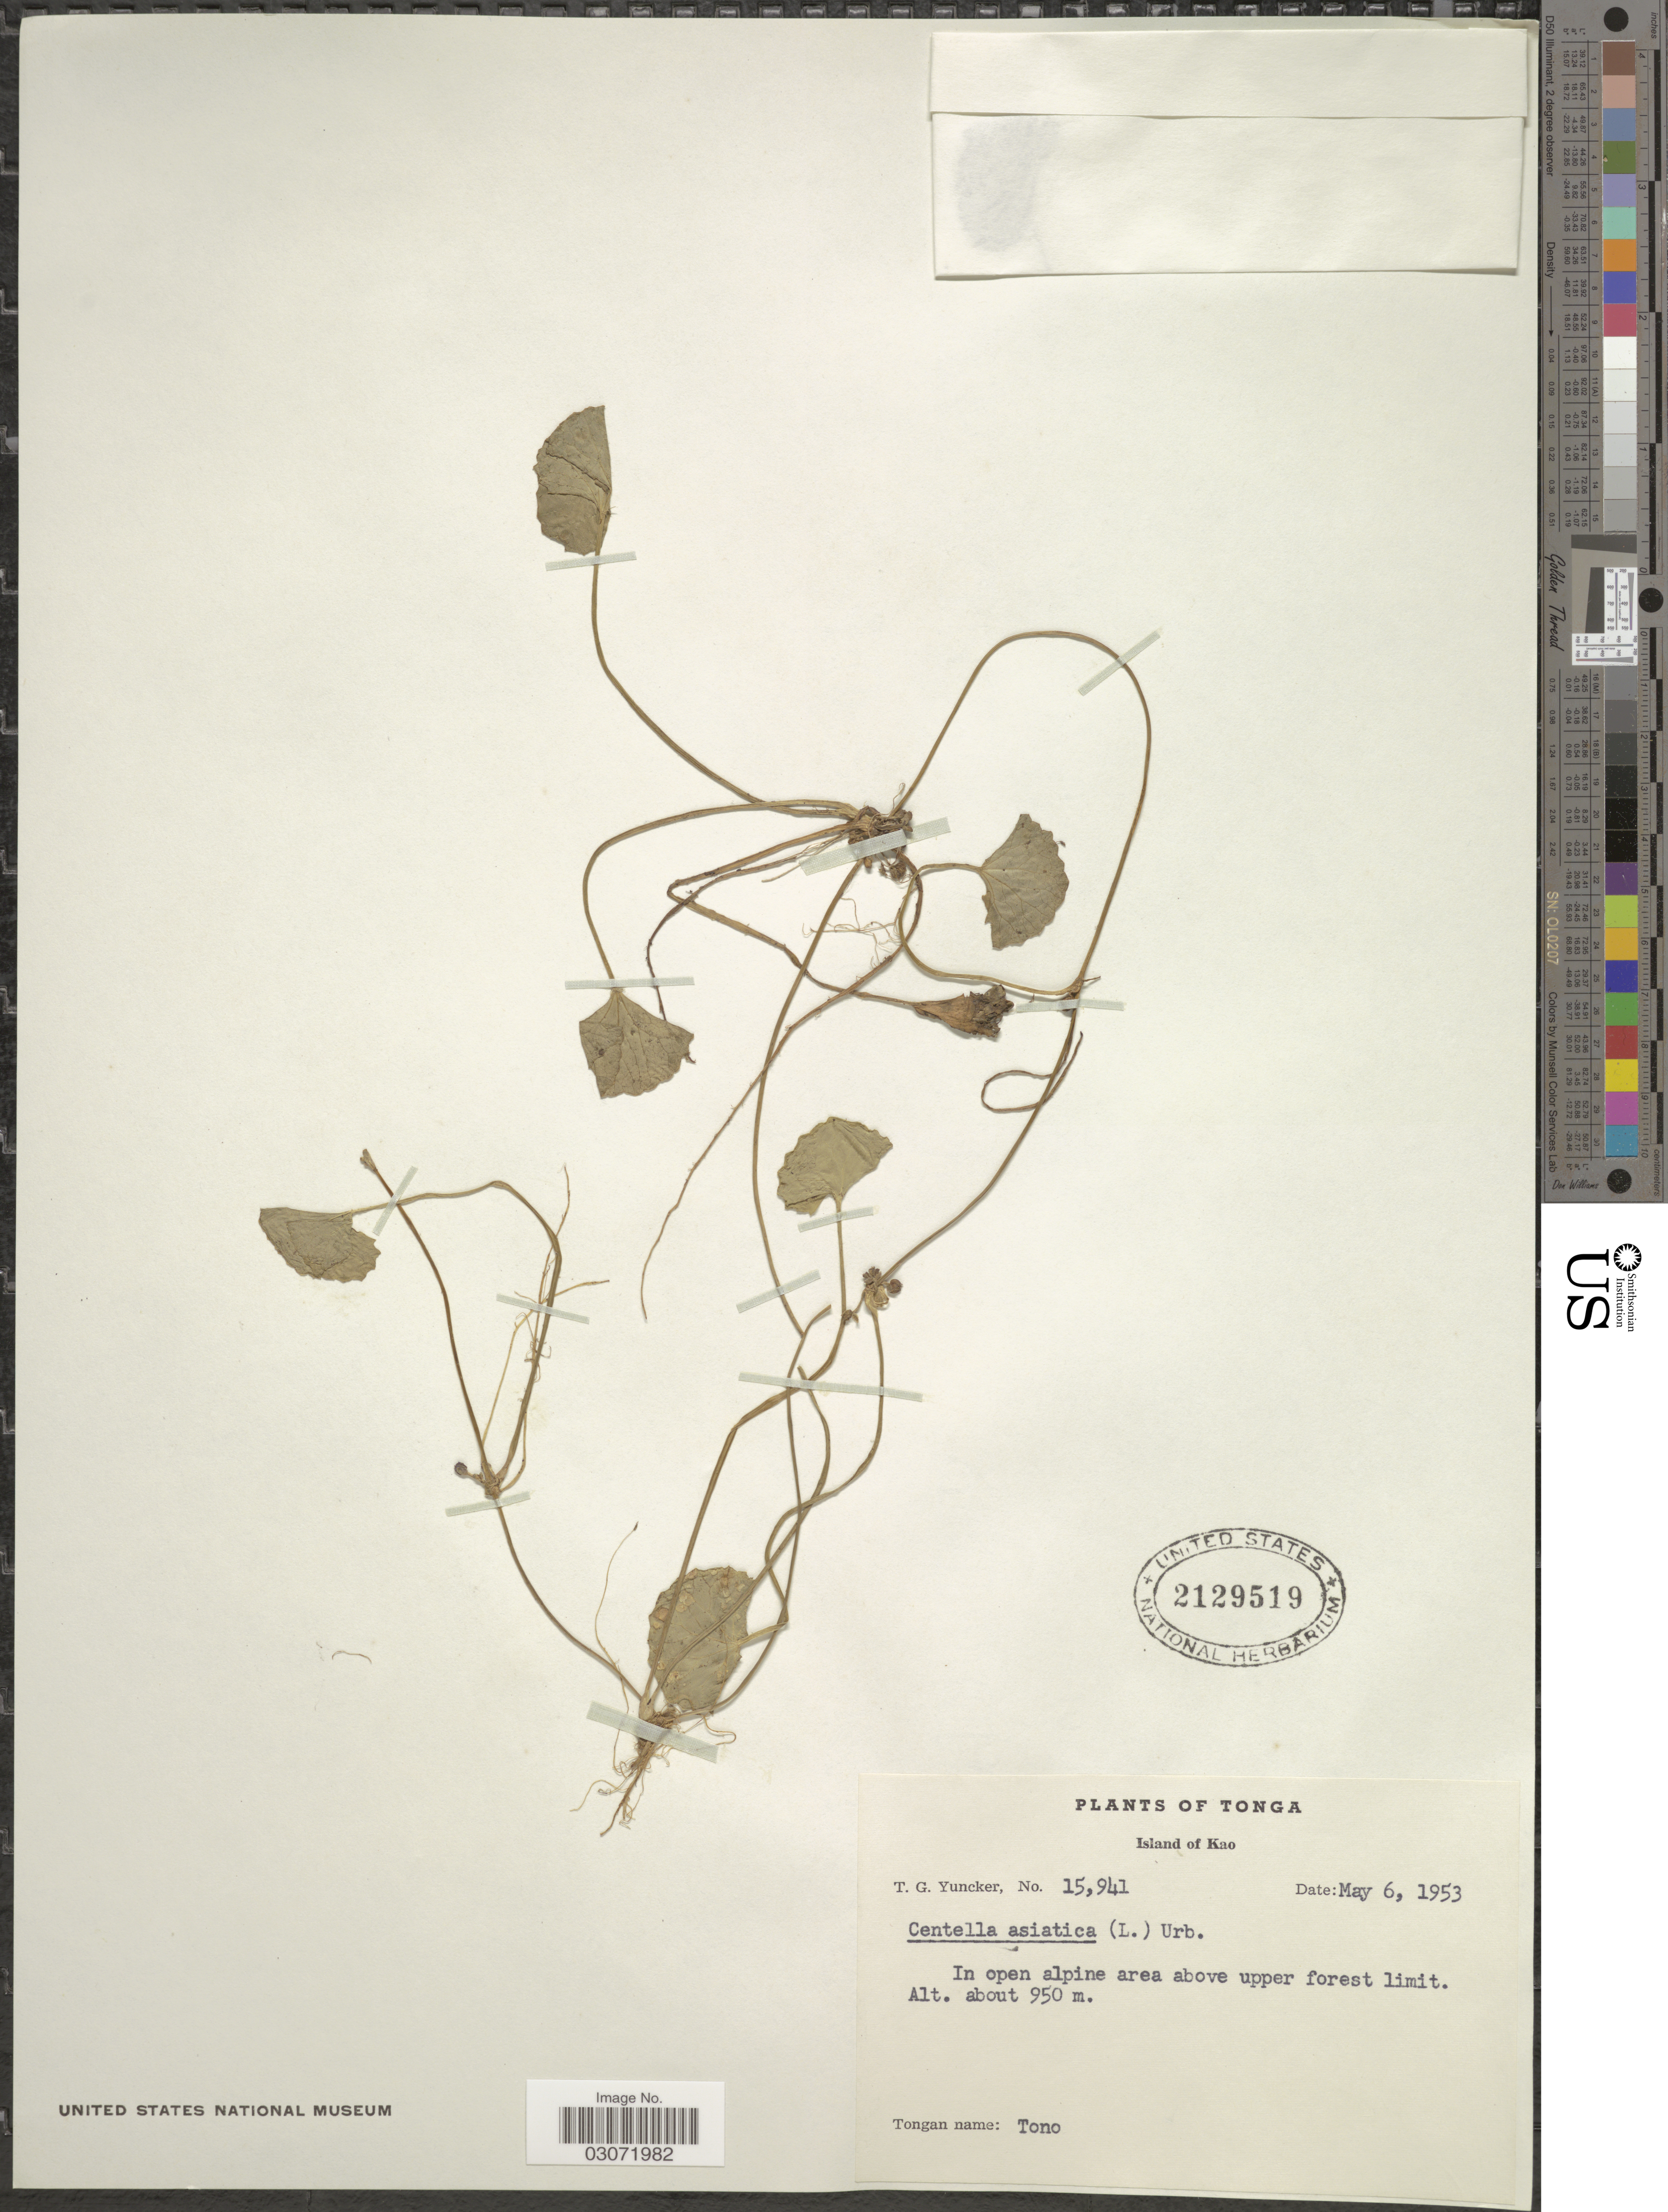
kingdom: Plantae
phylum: Tracheophyta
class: Magnoliopsida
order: Apiales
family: Apiaceae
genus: Centella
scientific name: Centella asiatica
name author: (L.) Urb.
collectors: T. G. Yuncker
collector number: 15941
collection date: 1953-05-06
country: Tonga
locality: Island of Kao. In open alpine area above upper forest limit.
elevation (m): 950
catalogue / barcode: US 2129519